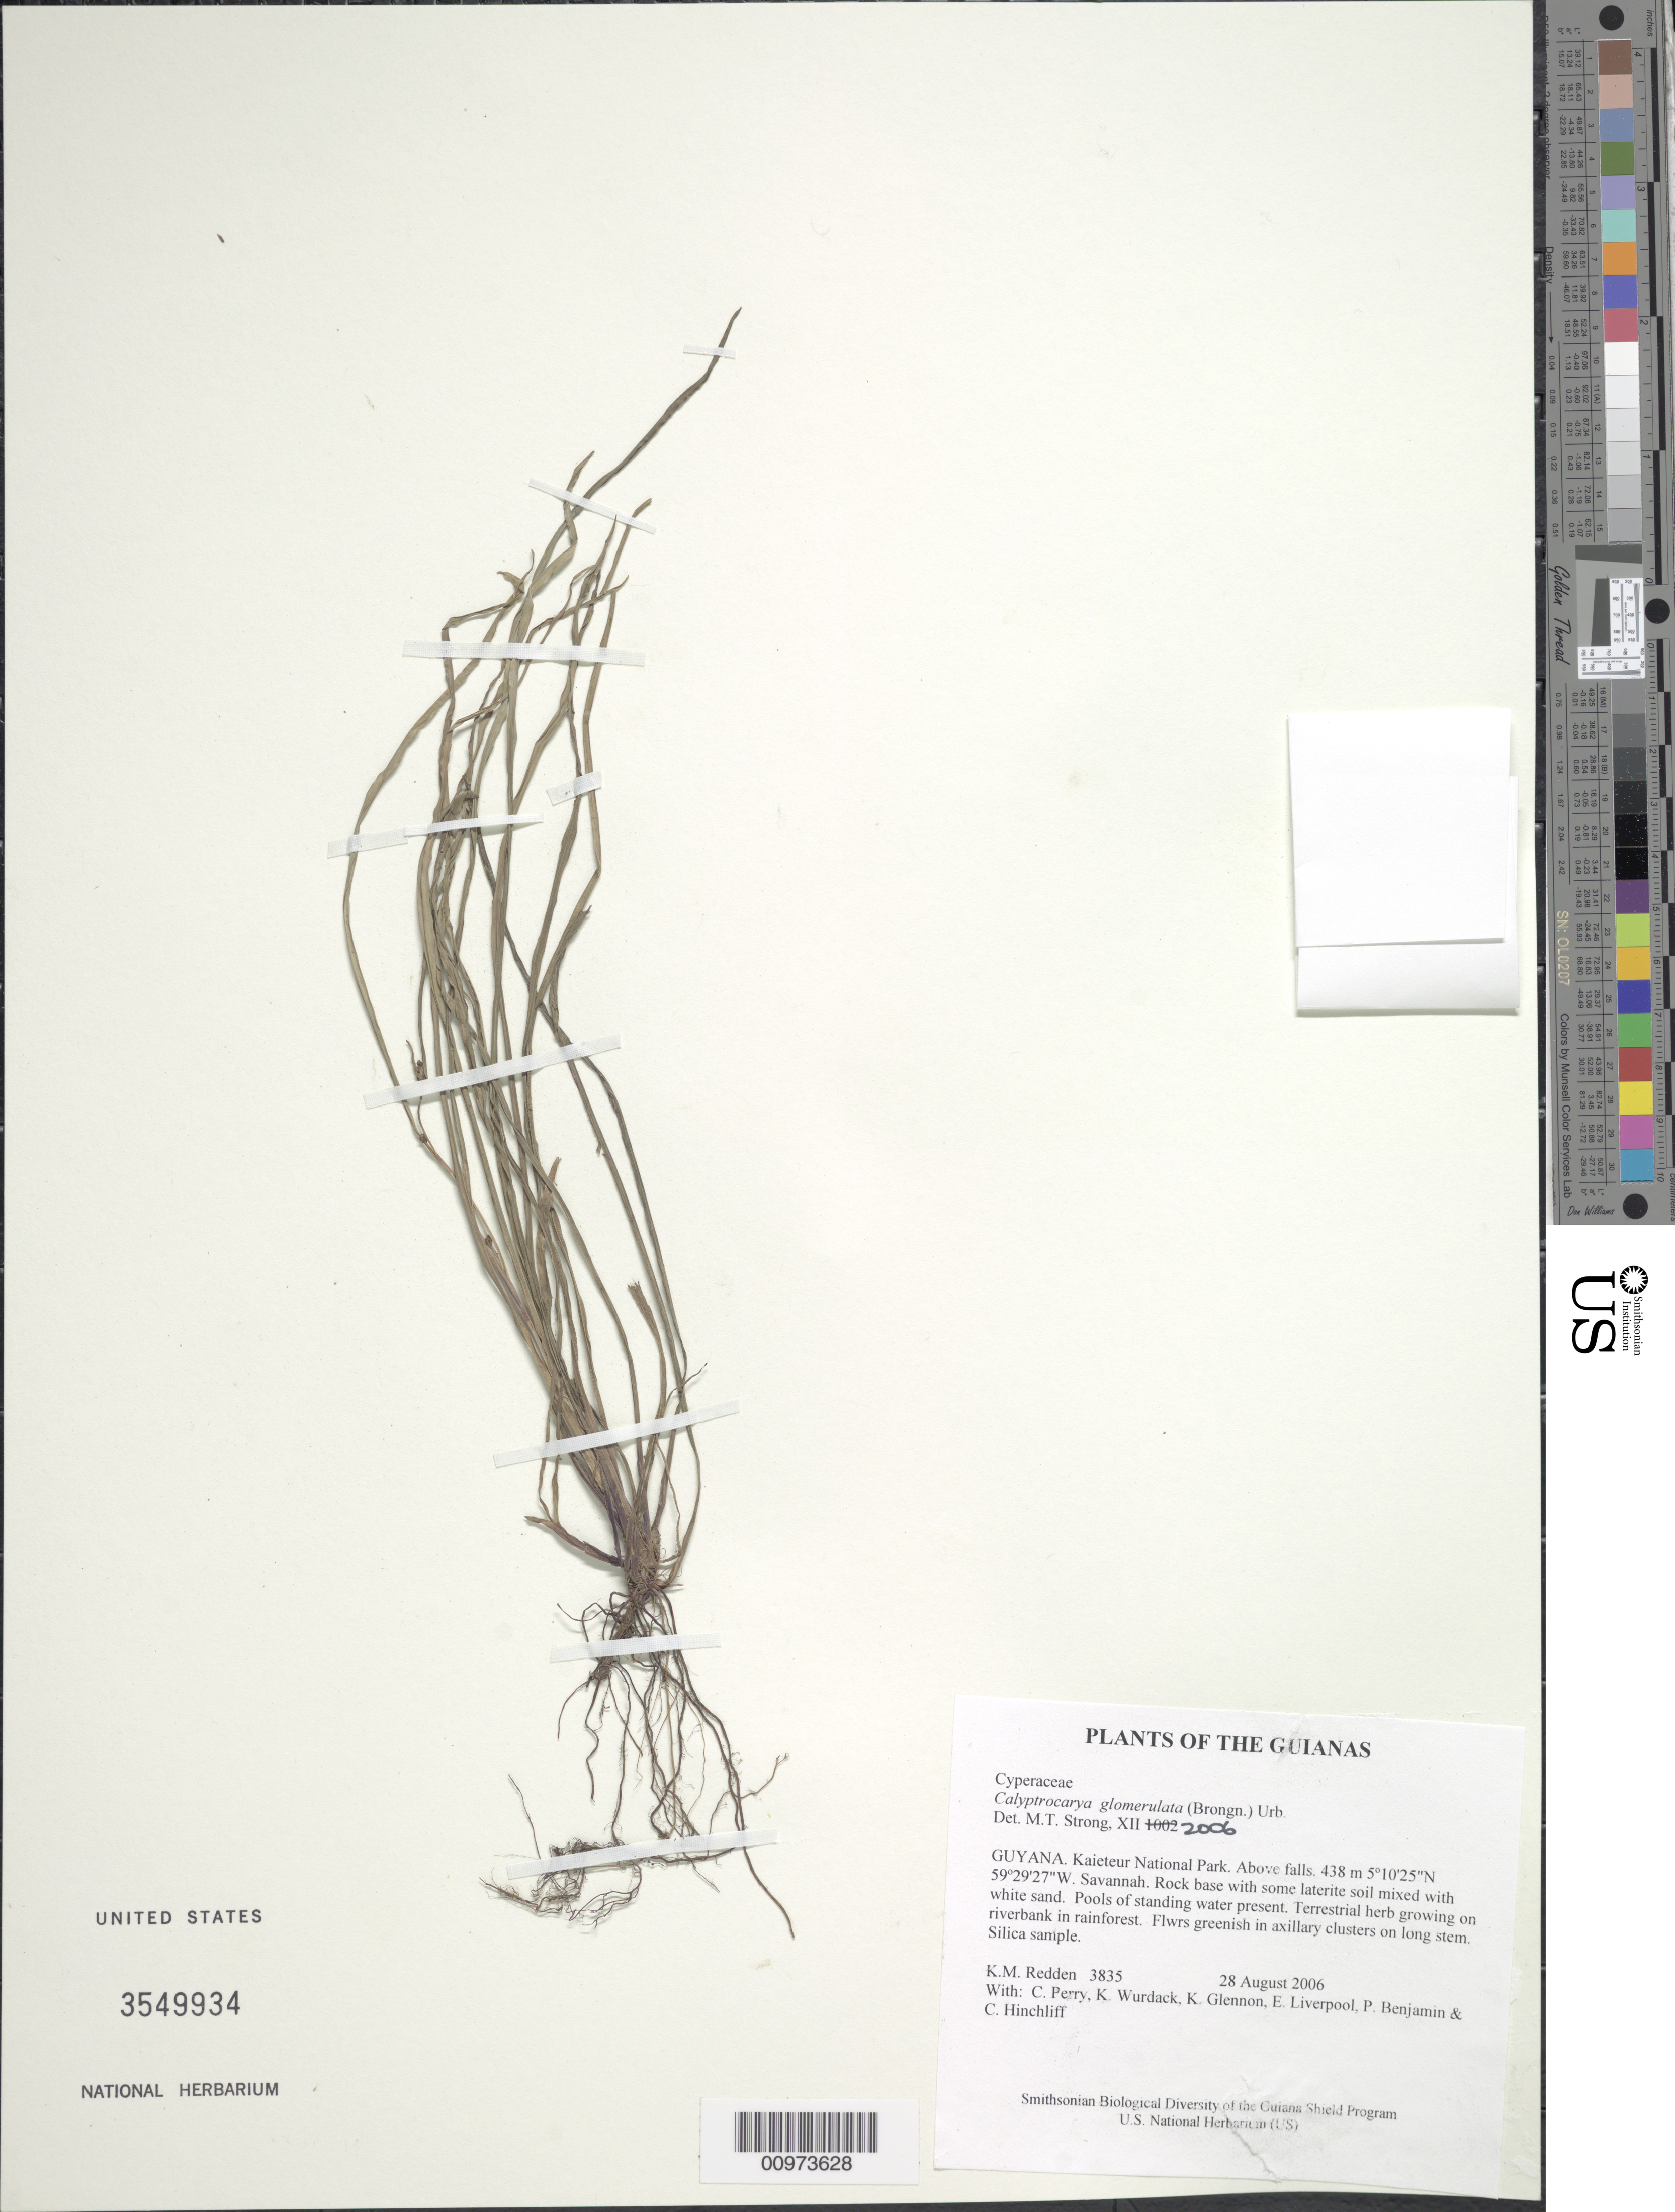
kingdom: Plantae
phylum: Tracheophyta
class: Liliopsida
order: Poales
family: Cyperaceae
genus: Calyptrocarya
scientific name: Calyptrocarya glomerulata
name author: (Brongn.) Urb.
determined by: Strong, M. T., (US), Smithsonian Institution - National Museum of Natural History (UNITED STATES)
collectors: K. M. Redden, C. Perry, K. Wurdack, K. Glennon, E. Liverpool, P. Benjamin & C. E. Hinchliff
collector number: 3835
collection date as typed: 28 August 2006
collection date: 2006-08-28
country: Guyana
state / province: Potaro-Siparuni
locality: Kaieteur National Park. Above falls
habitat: Savanna. Rock base with some laterite soil mixed with white sand. Pools of standing water present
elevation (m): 438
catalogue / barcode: US 3549934